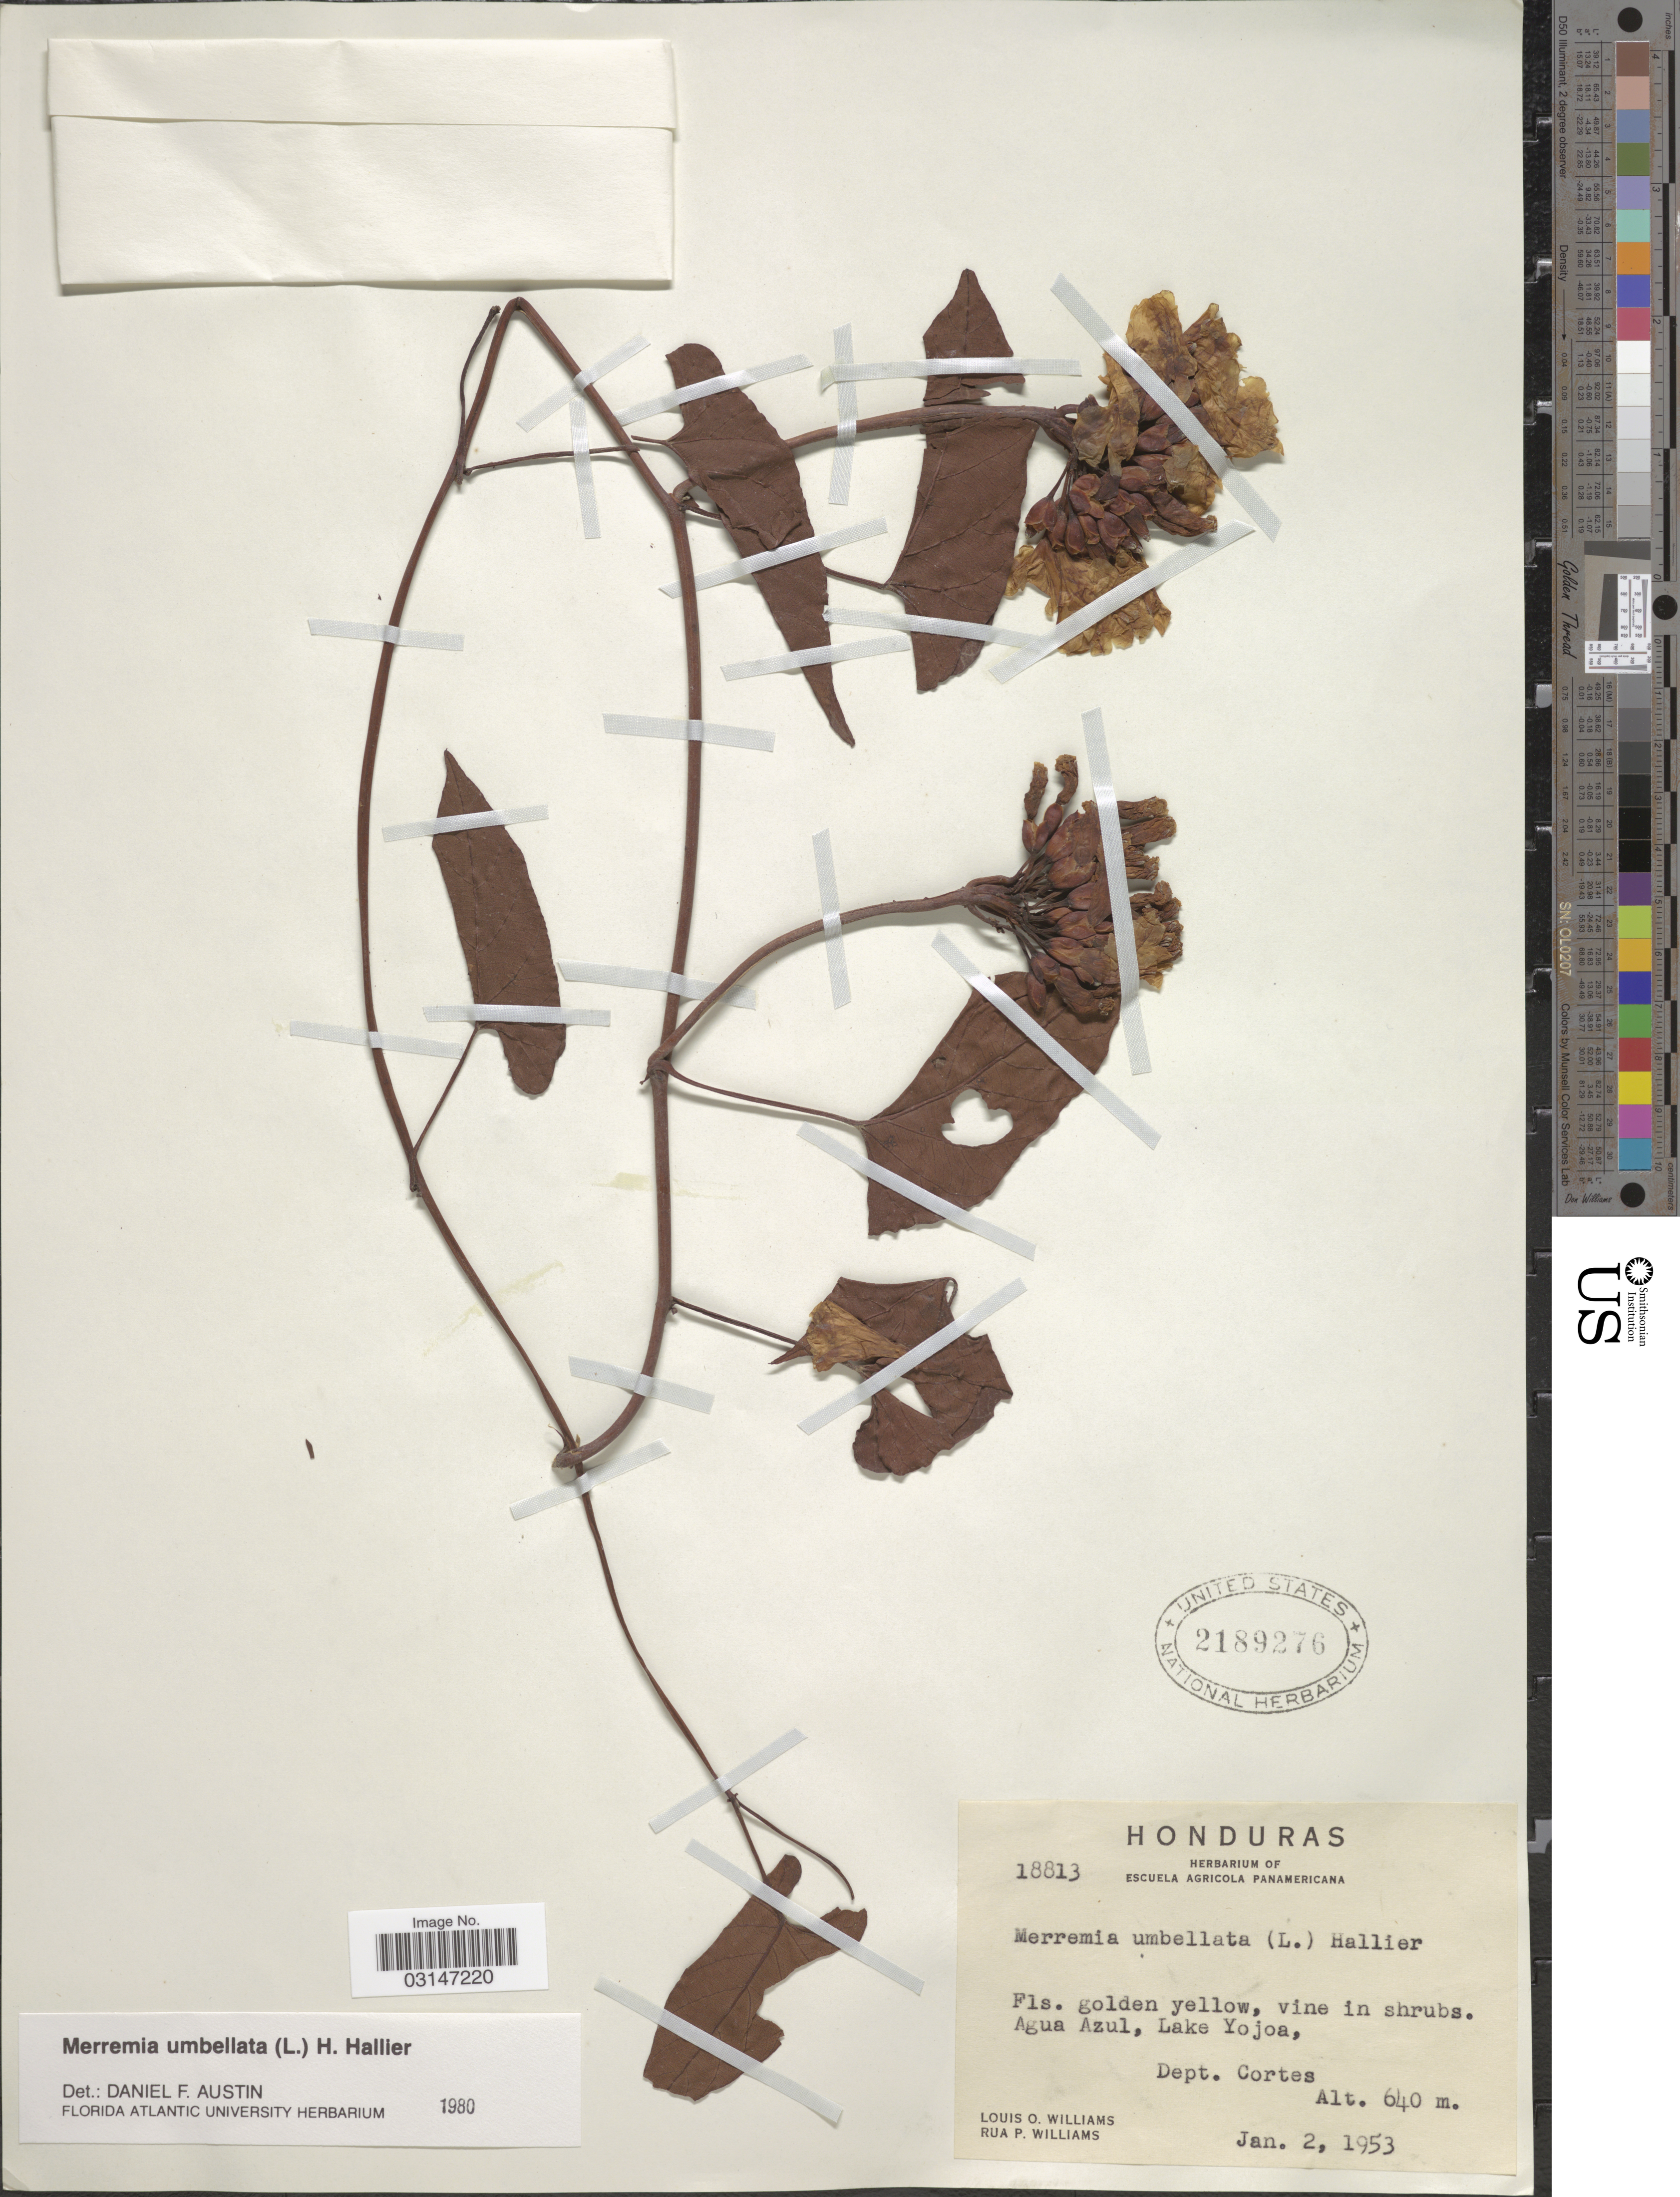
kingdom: Plantae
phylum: Tracheophyta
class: Magnoliopsida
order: Solanales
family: Convolvulaceae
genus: Camonea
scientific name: Camonea umbellata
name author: (L.) A. R. Simões & Staples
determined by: Strong, Mark T., (BOT), Smithsonian Institution - National Museum of Natural History (UNITED STATES)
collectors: L. O. Williams & R. P. Williams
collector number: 18813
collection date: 1953-01-02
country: Honduras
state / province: Cortés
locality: Agua Azul, Lake Yojoa, Dept. Cortes.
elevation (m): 640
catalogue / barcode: US 2189276